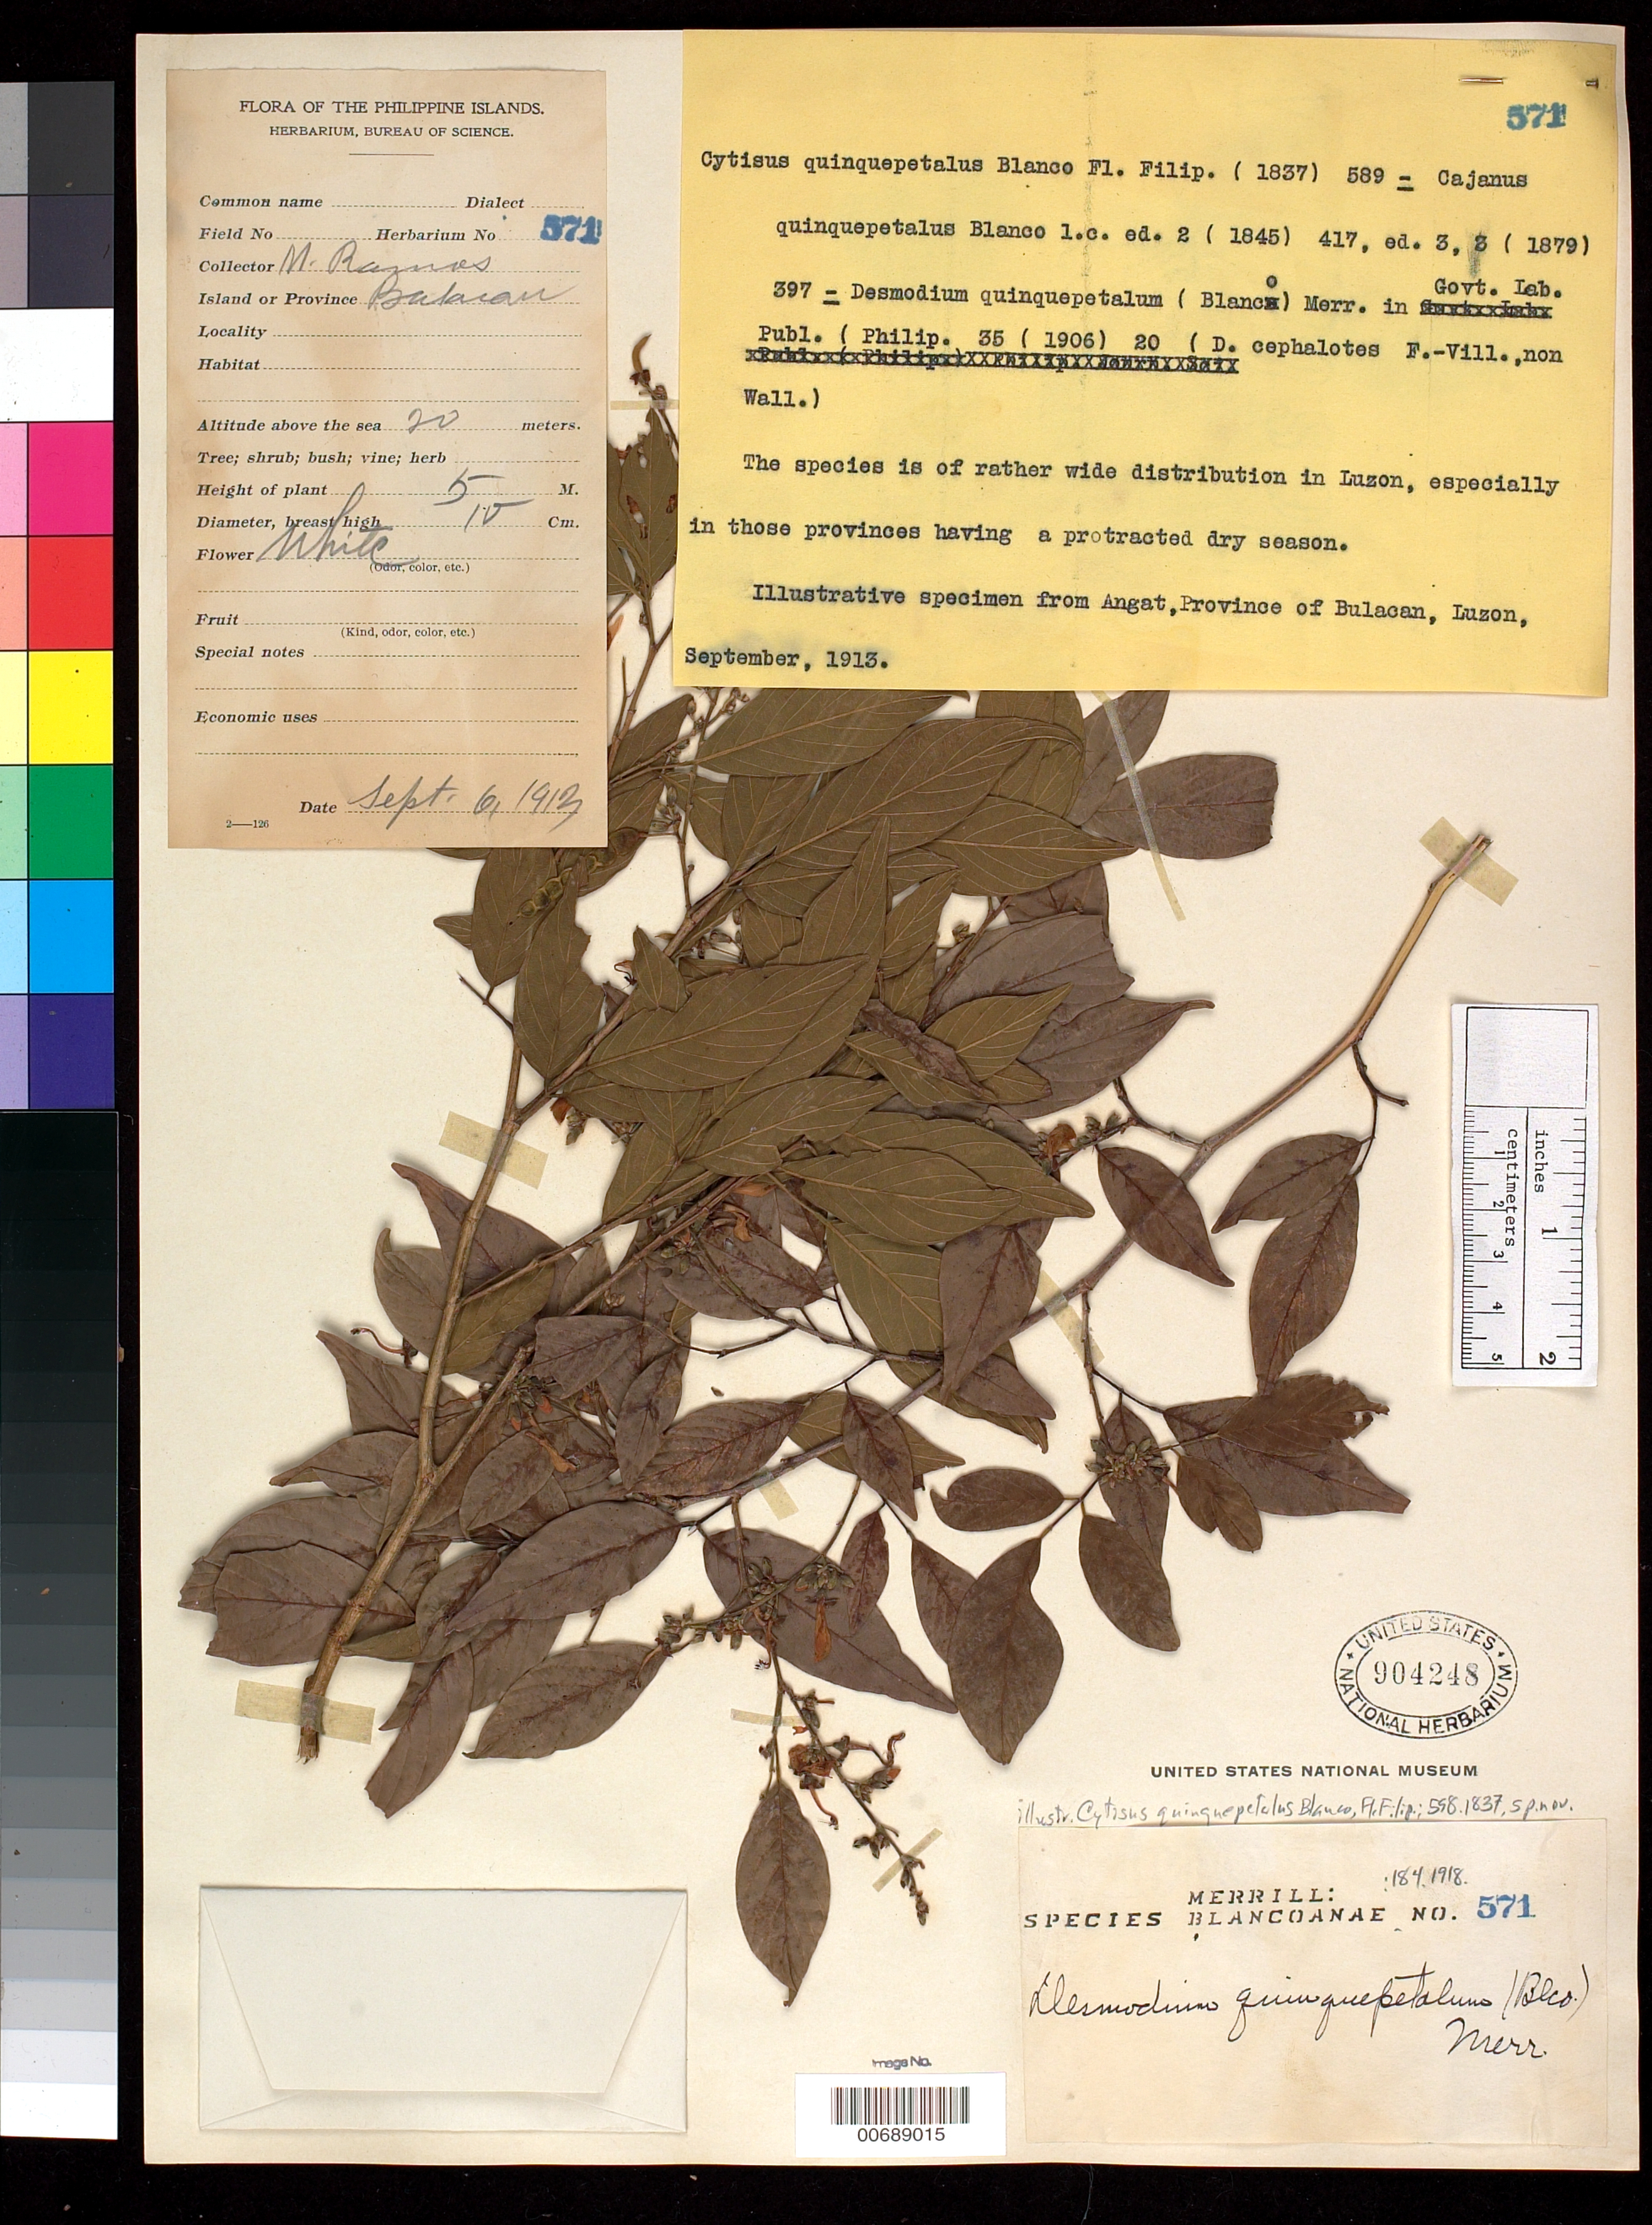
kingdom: Plantae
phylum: Tracheophyta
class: Magnoliopsida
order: Fabales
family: Fabaceae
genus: Dendrolobium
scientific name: Dendrolobium quinquepetalum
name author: (Blanco) H. Ohashi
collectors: M. Ramos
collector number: Sp. Blancoan. 0571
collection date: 1913-09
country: Philippines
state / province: Central Luzon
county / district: Bulacan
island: Luzon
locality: Angat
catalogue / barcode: US 904248